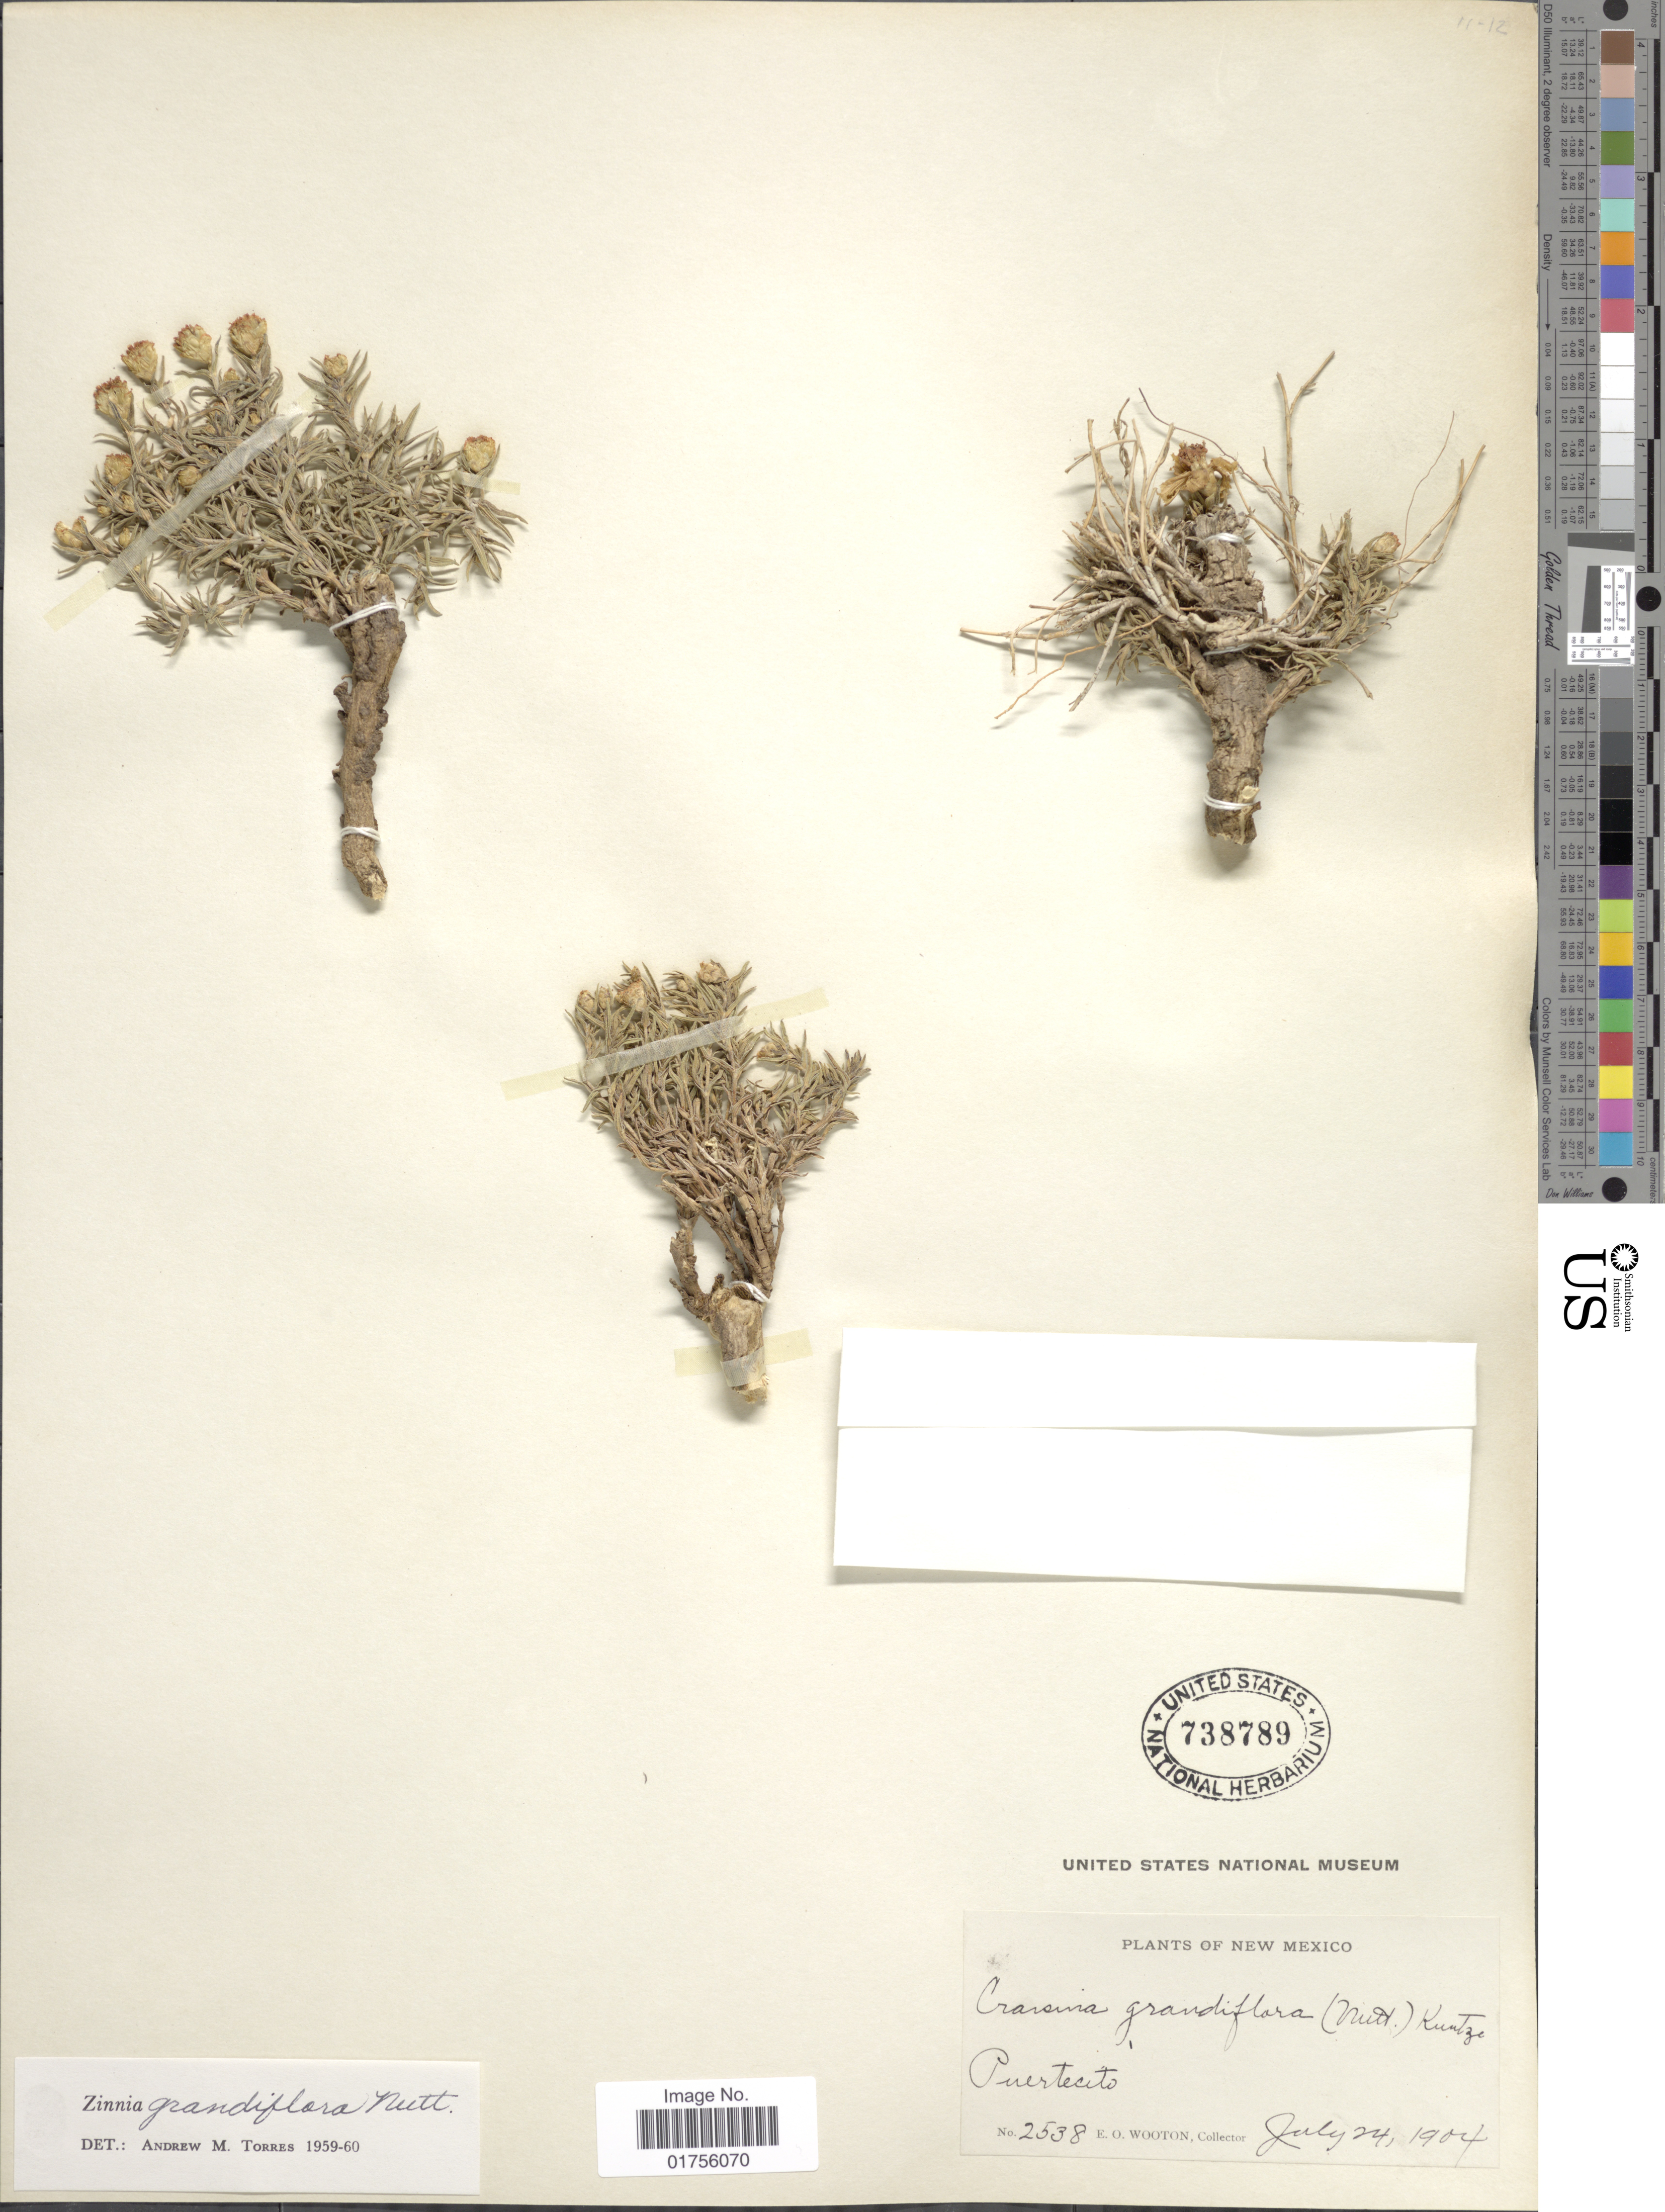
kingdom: Plantae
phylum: Tracheophyta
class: Magnoliopsida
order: Asterales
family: Asteraceae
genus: Zinnia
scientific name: Zinnia grandiflora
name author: Nutt.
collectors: E. O. Wooton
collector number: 2538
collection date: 1904-07-24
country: United States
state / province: New Mexico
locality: Puertecito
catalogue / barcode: US 738789